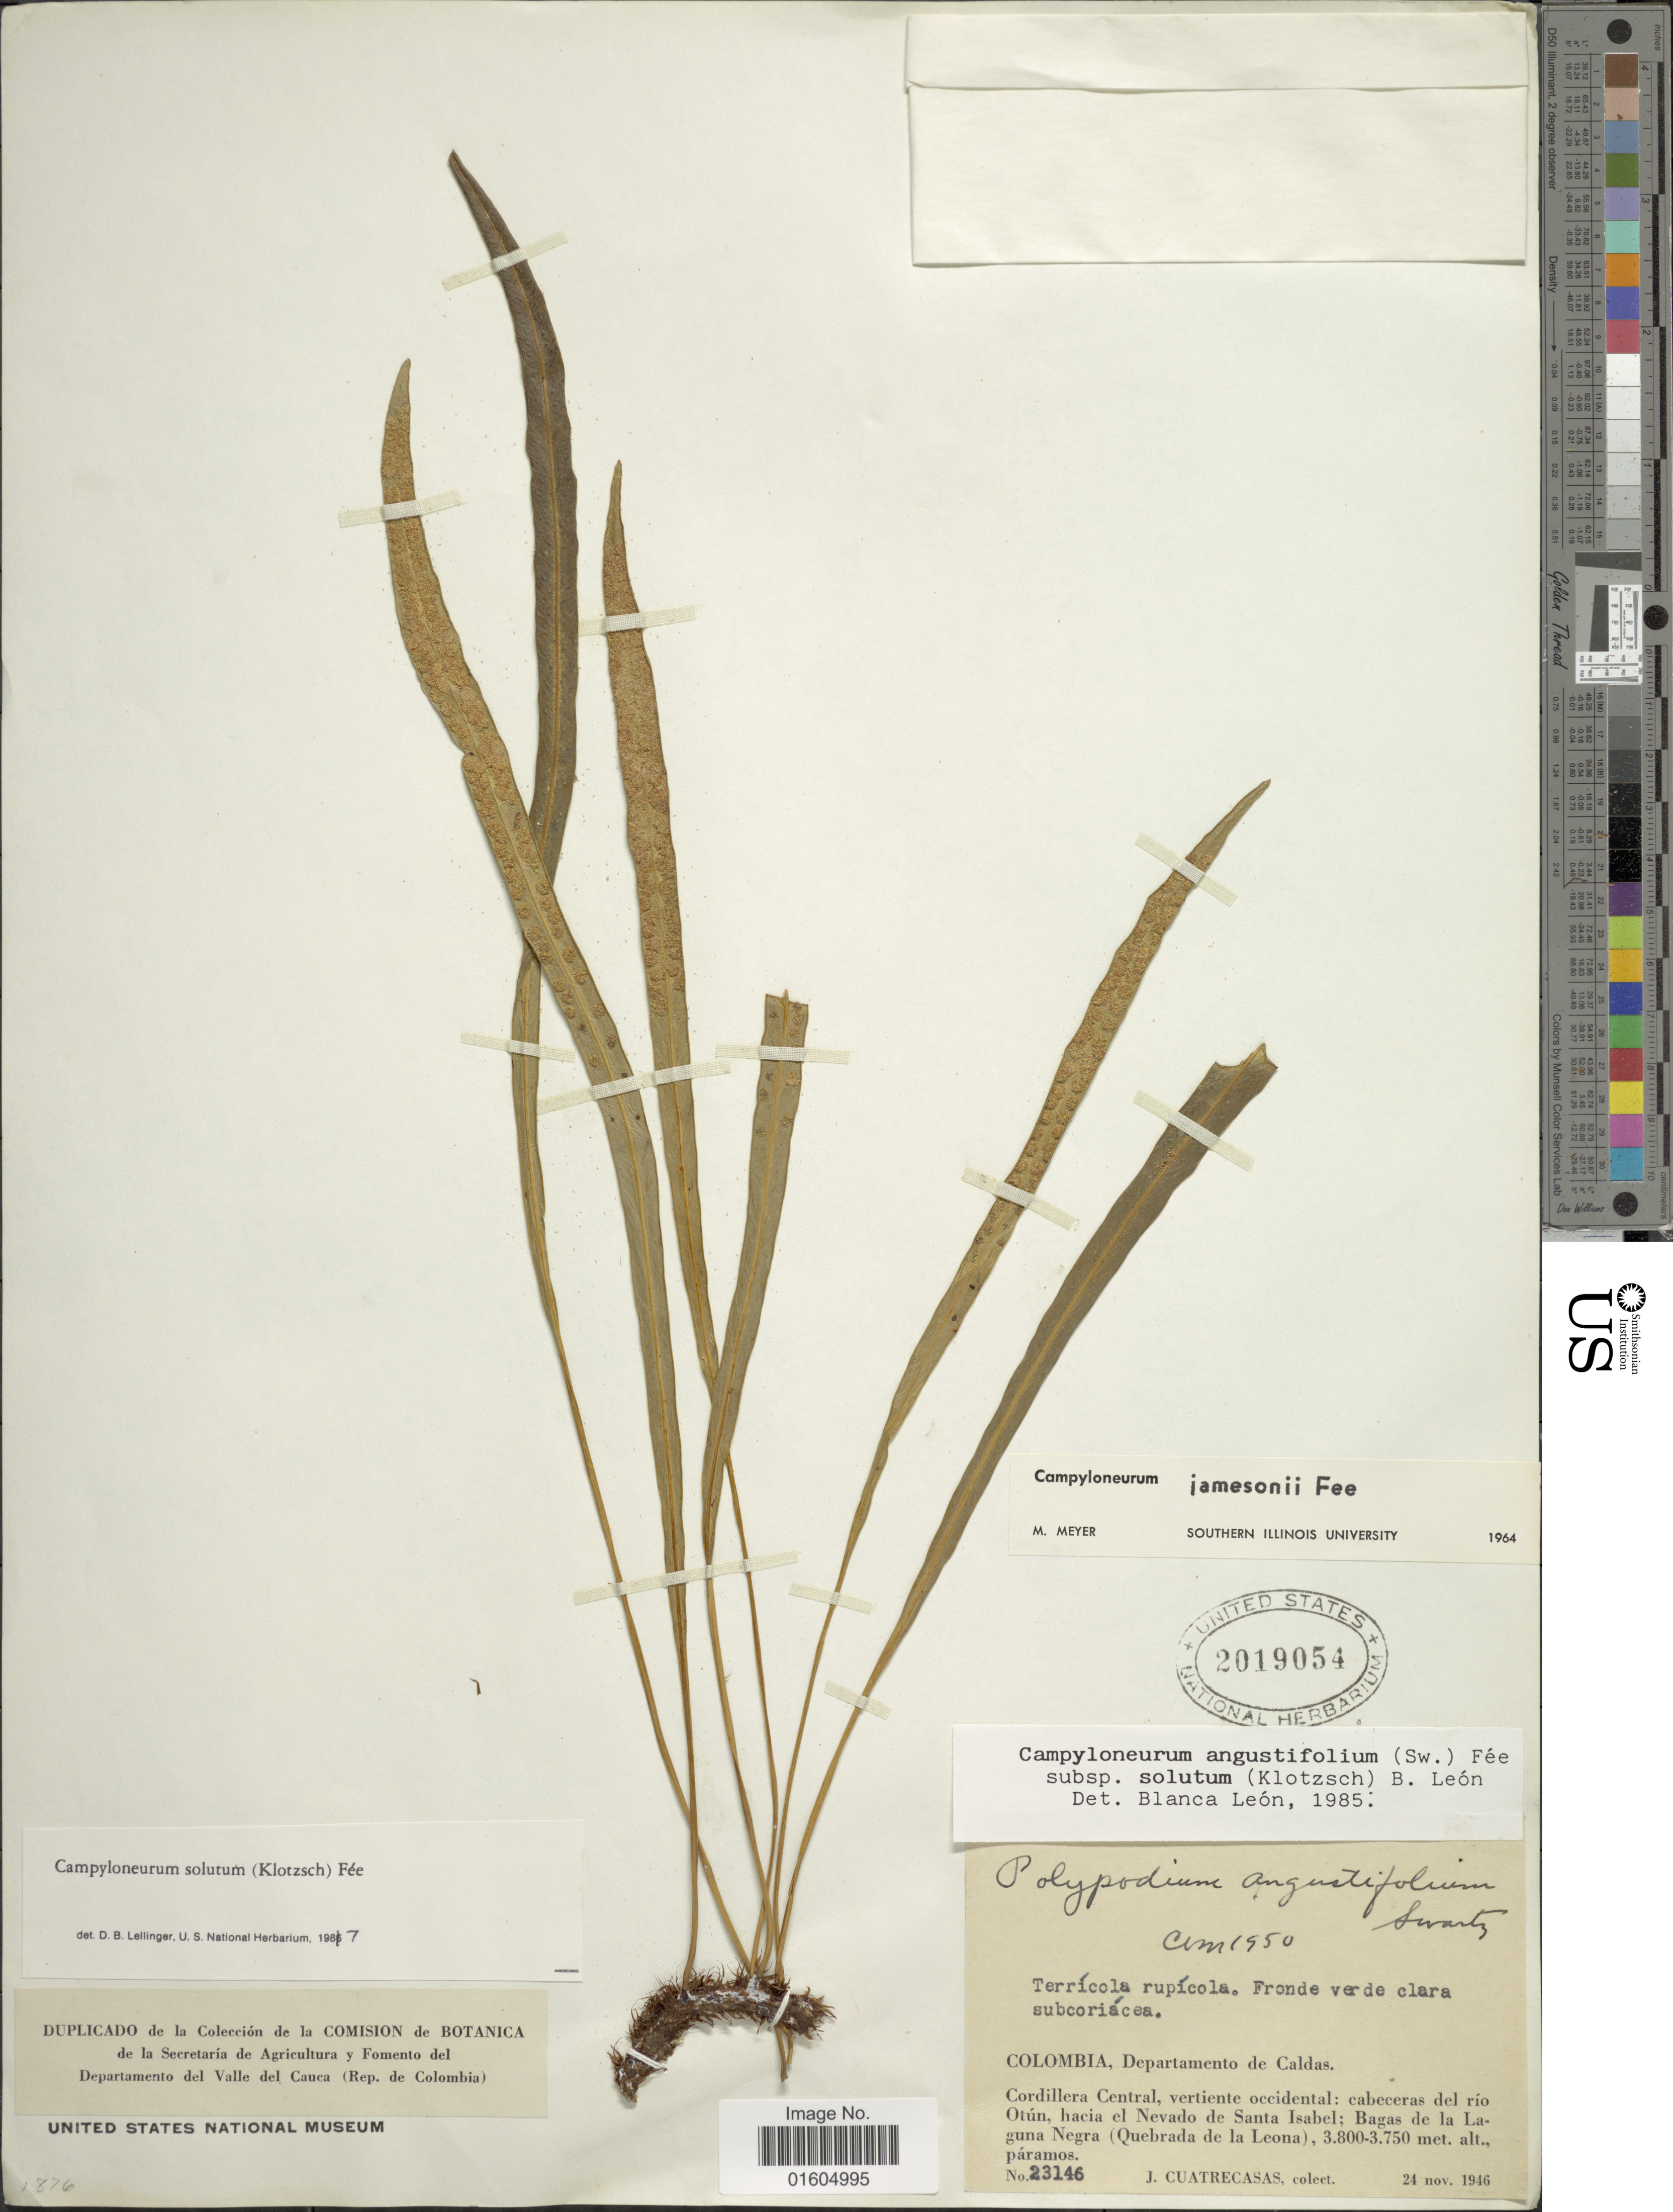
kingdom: Plantae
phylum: Tracheophyta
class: Polypodiopsida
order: Polypodiales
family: Polypodiaceae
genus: Campyloneurum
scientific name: Campyloneurum solutum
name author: (Klotzsch) Fée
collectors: J. Cuatrecasas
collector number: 23146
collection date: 1946-11-24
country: Colombia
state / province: Caldas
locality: Colombia, Departamento de Caldas. Cordillera Central, vertiente occidental: cabeceras del rio Otun, hacia el Nevado de Santa Isabel; Bagas de la Laguna Negra (Quebrada de la Leona), paramos.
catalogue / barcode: US 2019054